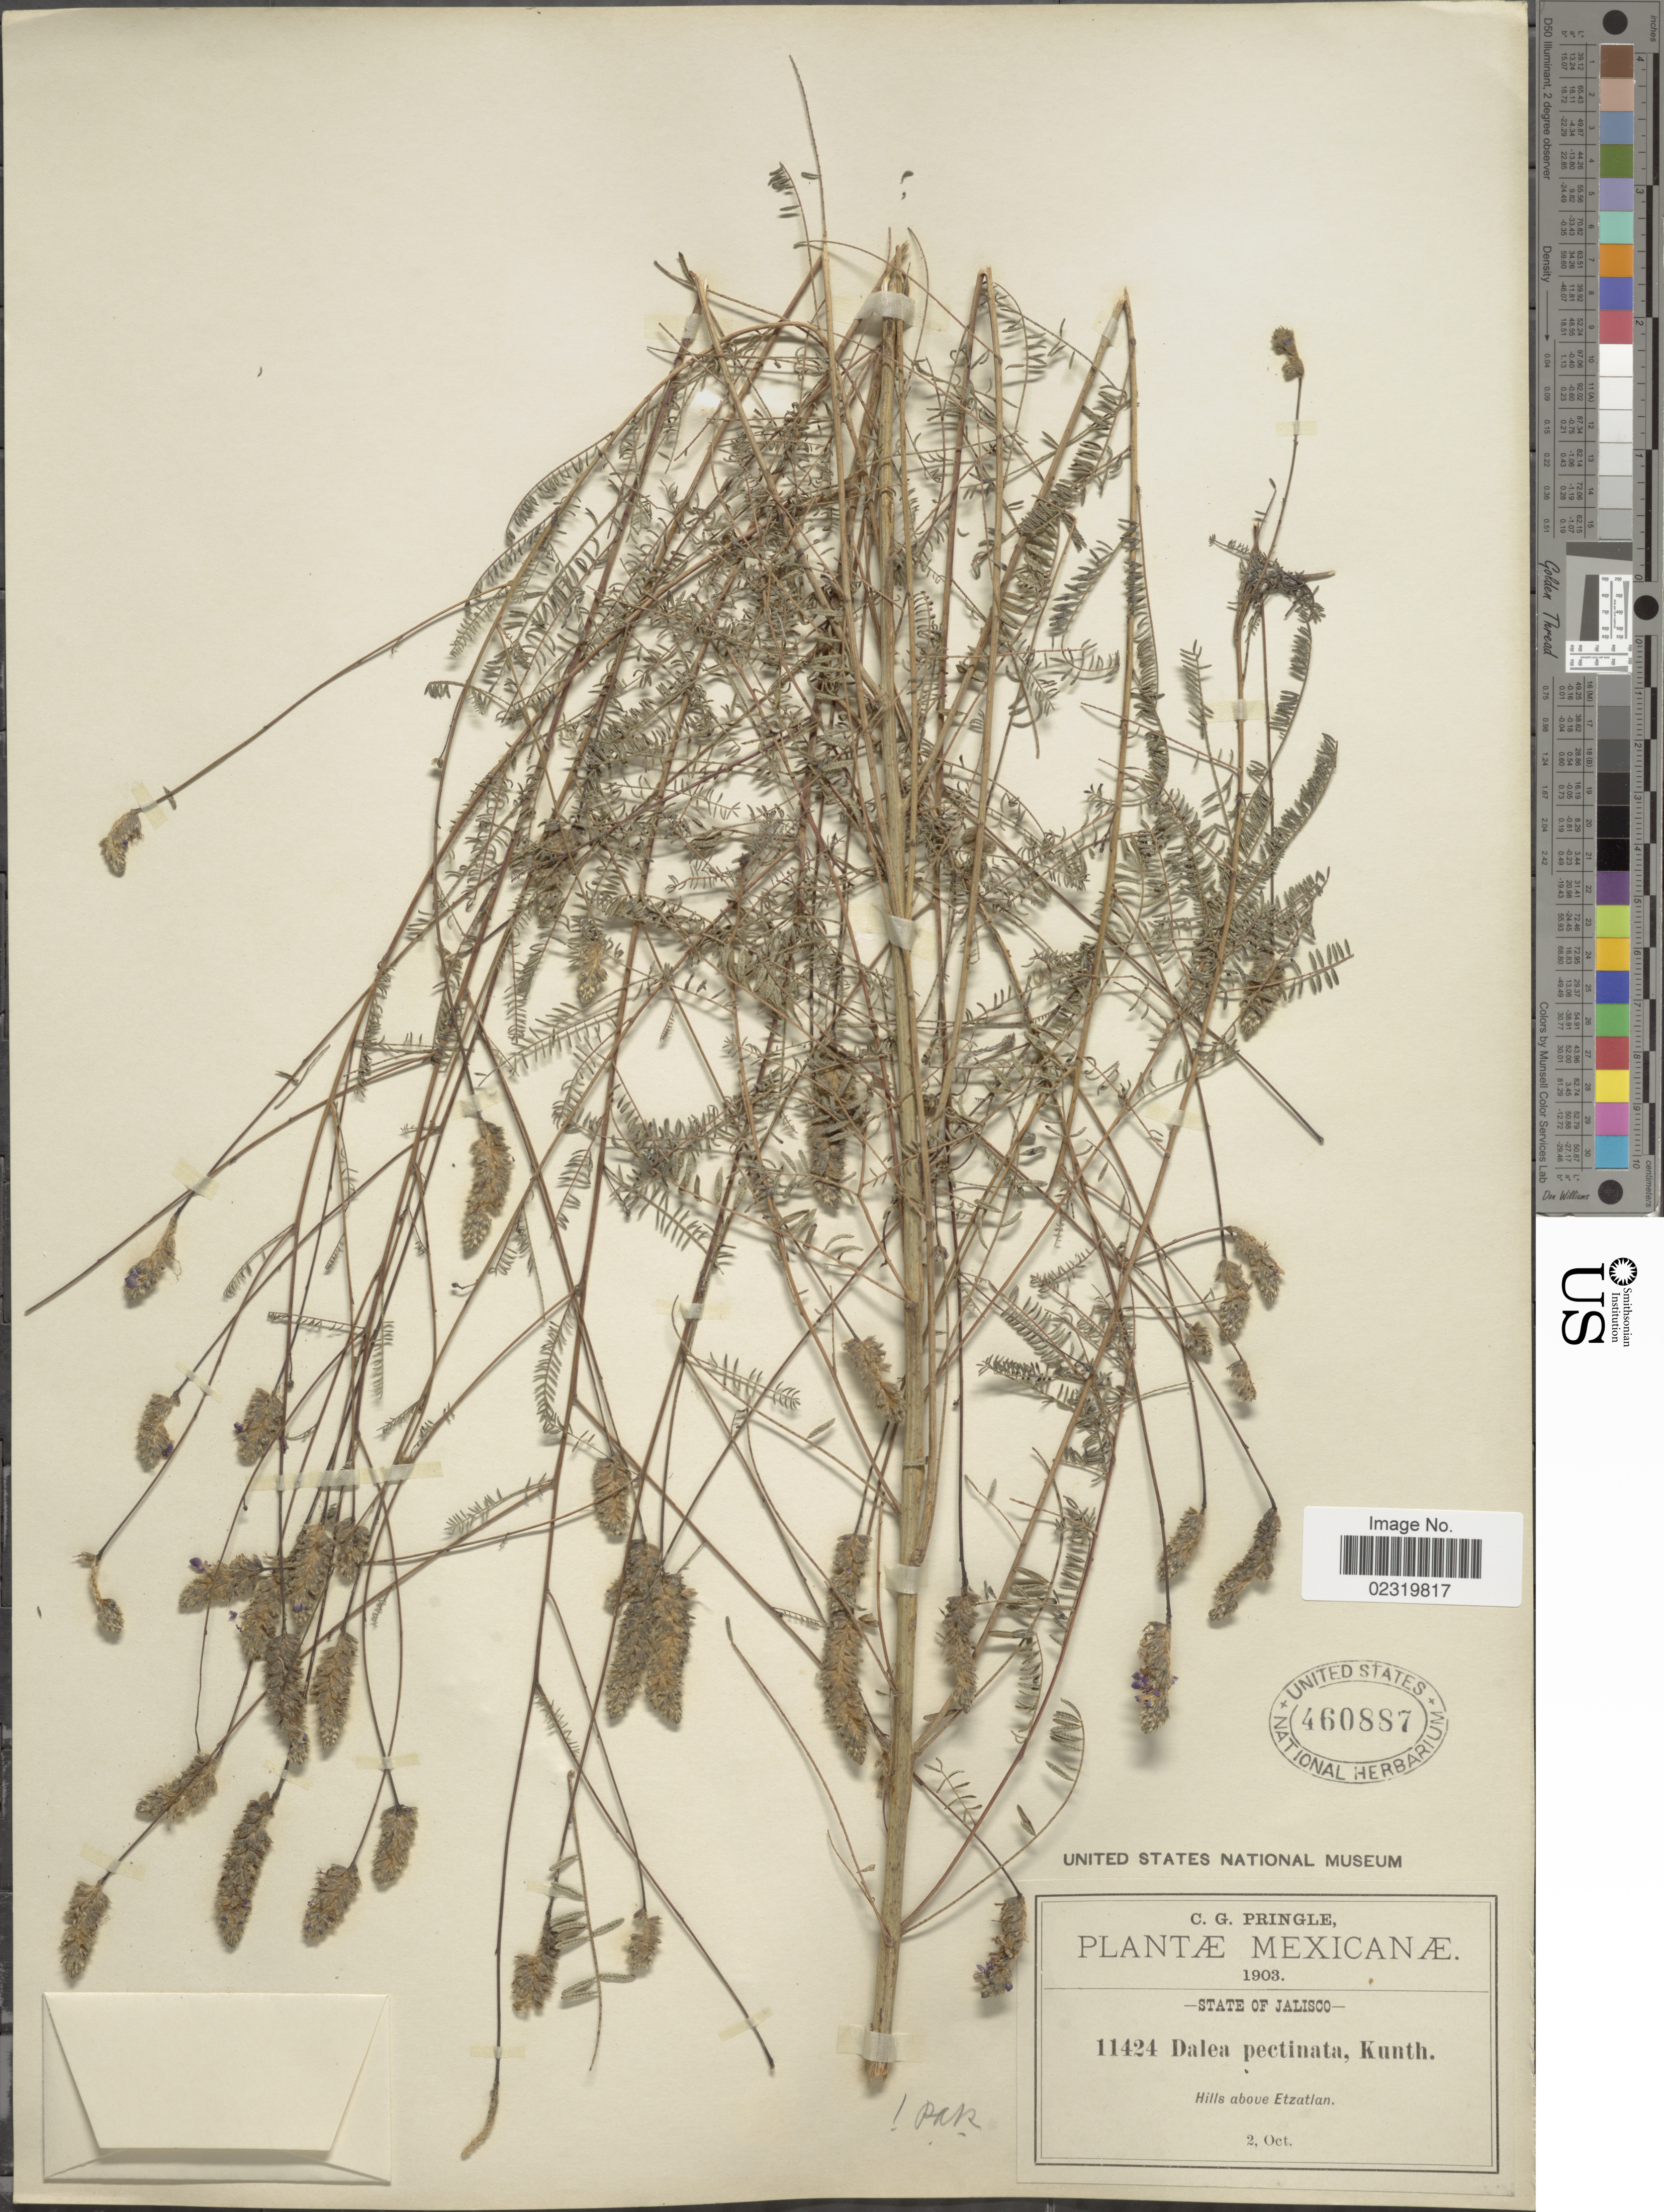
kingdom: Plantae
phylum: Tracheophyta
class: Magnoliopsida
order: Fabales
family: Fabaceae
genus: Dalea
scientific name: Dalea pectinata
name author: Kunth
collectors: C. G. Pringle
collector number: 11424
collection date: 1903-10-02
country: Mexico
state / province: Jalisco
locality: Above Etzatlan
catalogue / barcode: US 460887